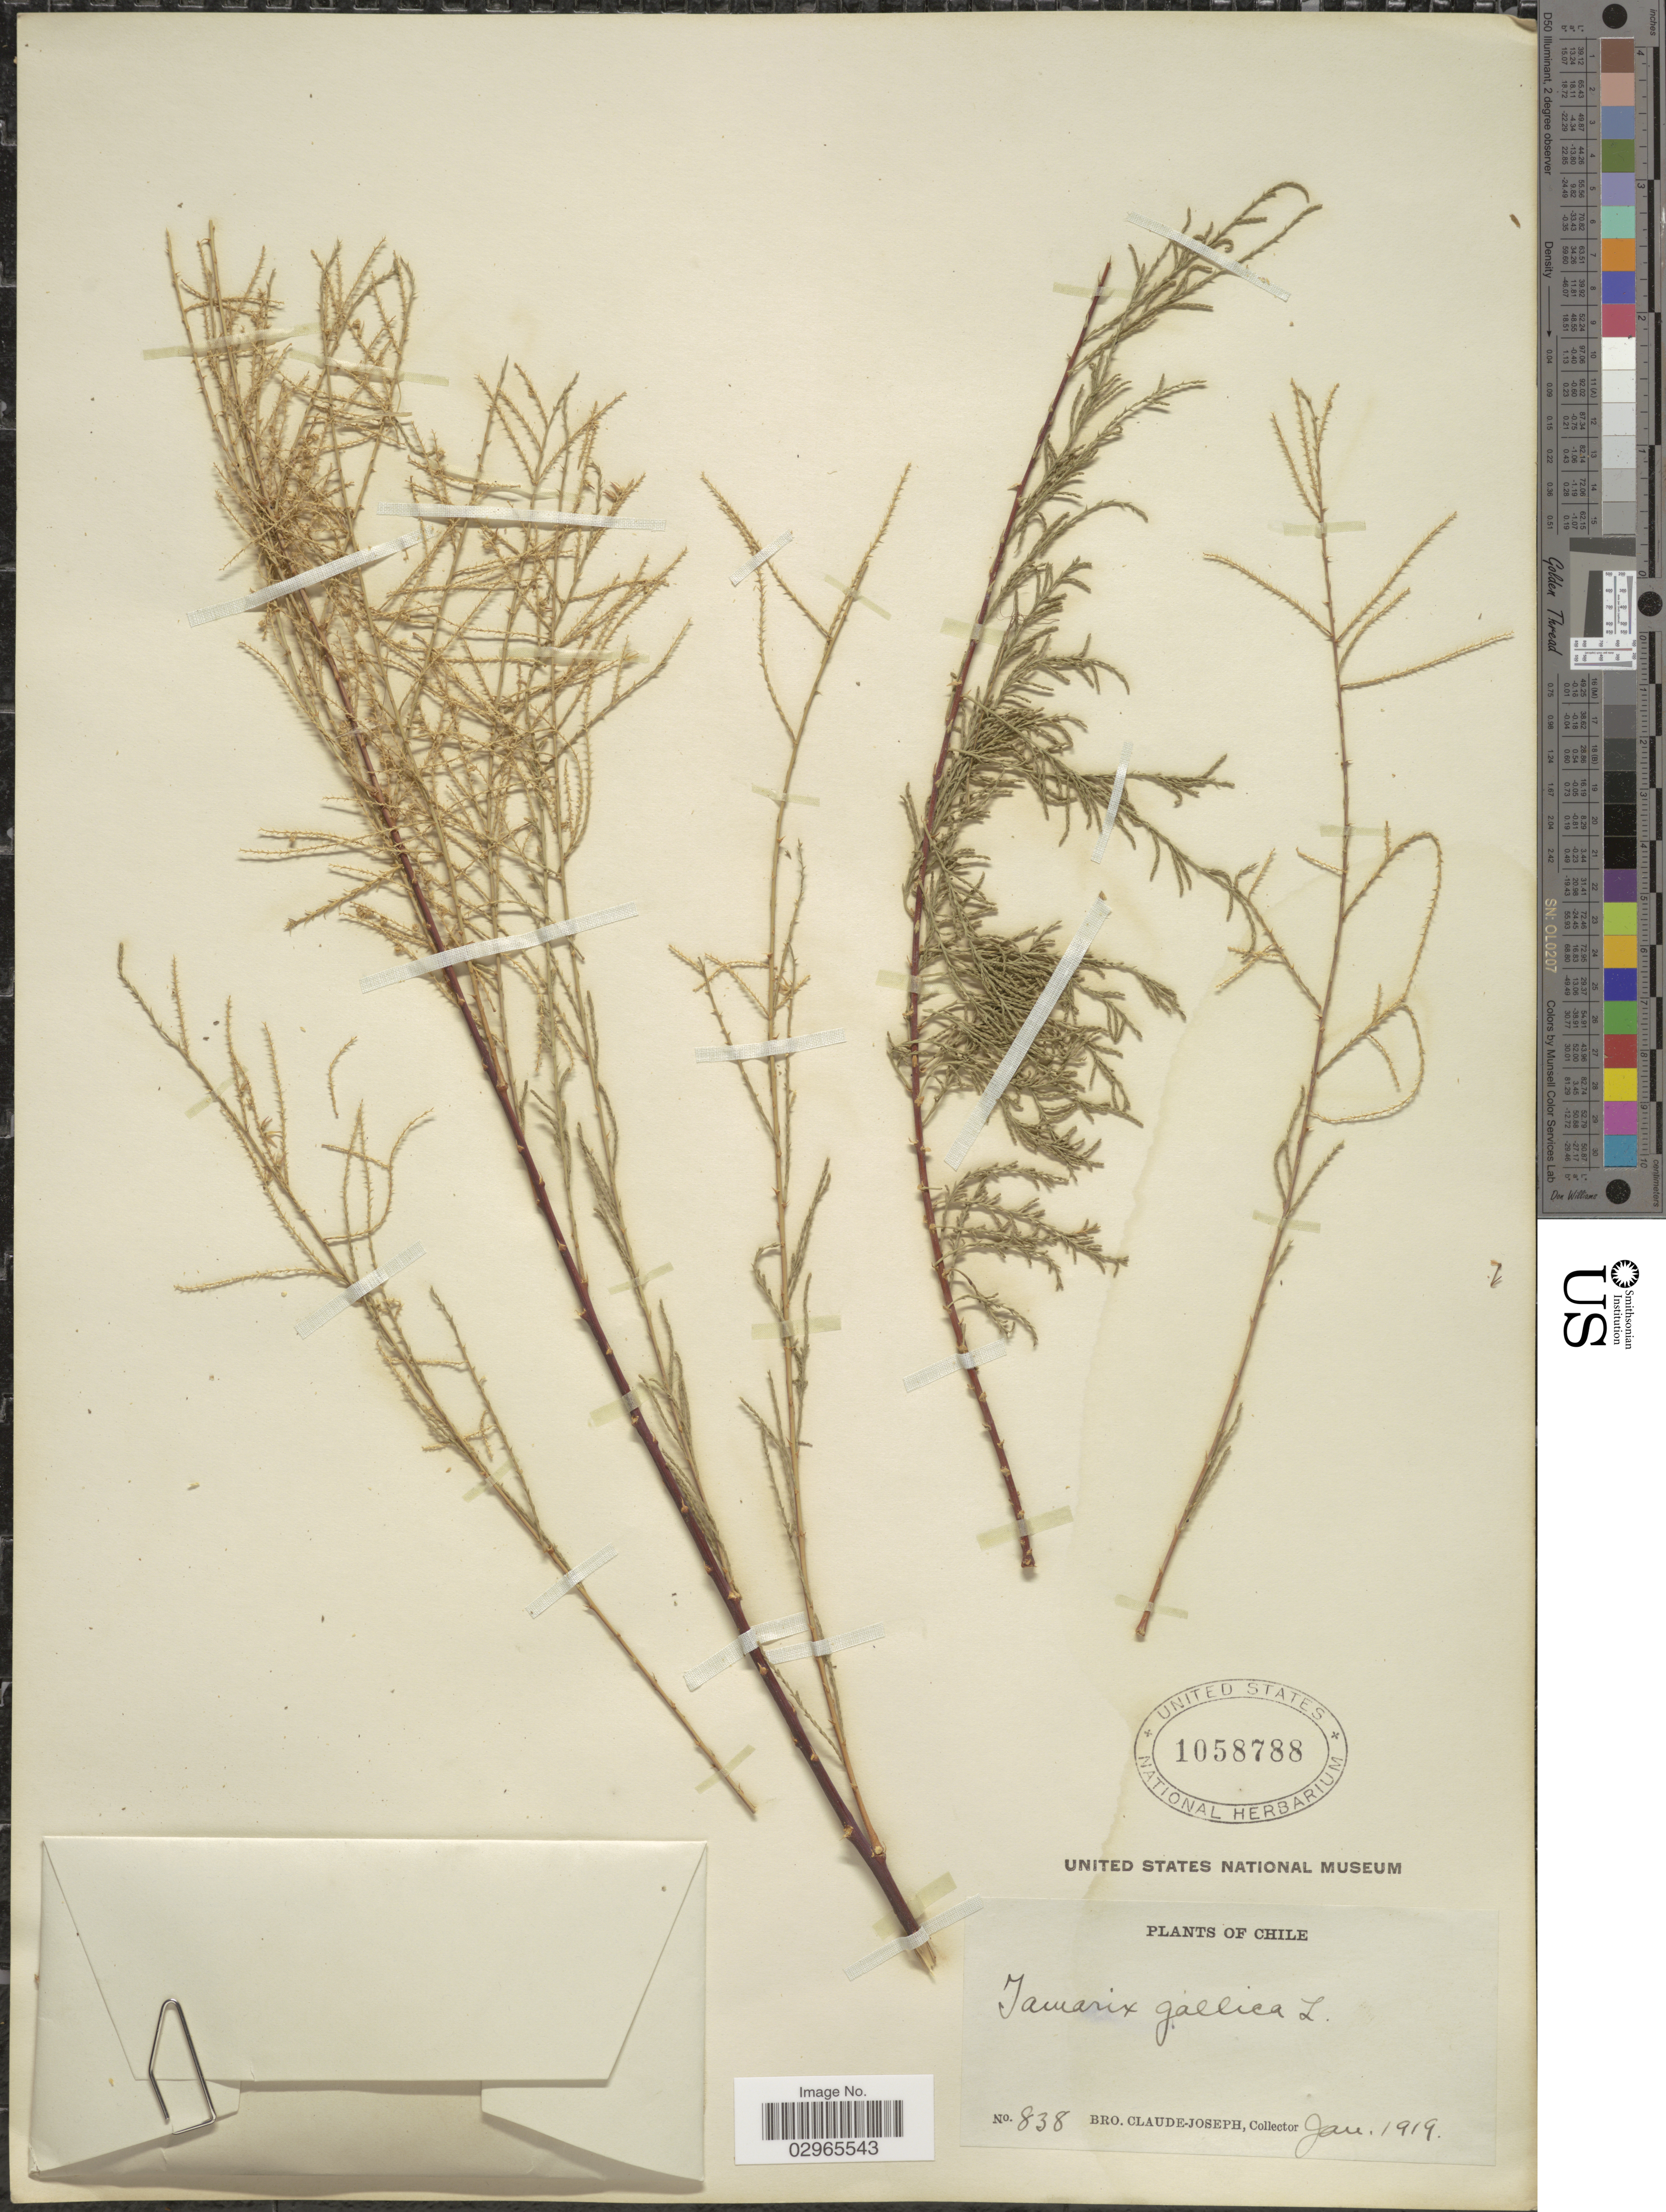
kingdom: Plantae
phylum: Tracheophyta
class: Magnoliopsida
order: Caryophyllales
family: Tamaricaceae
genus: Tamarix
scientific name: Tamarix gallica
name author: L.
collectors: Bro. Claude-Joseph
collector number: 838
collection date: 1919-01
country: Chile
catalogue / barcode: US 1058788